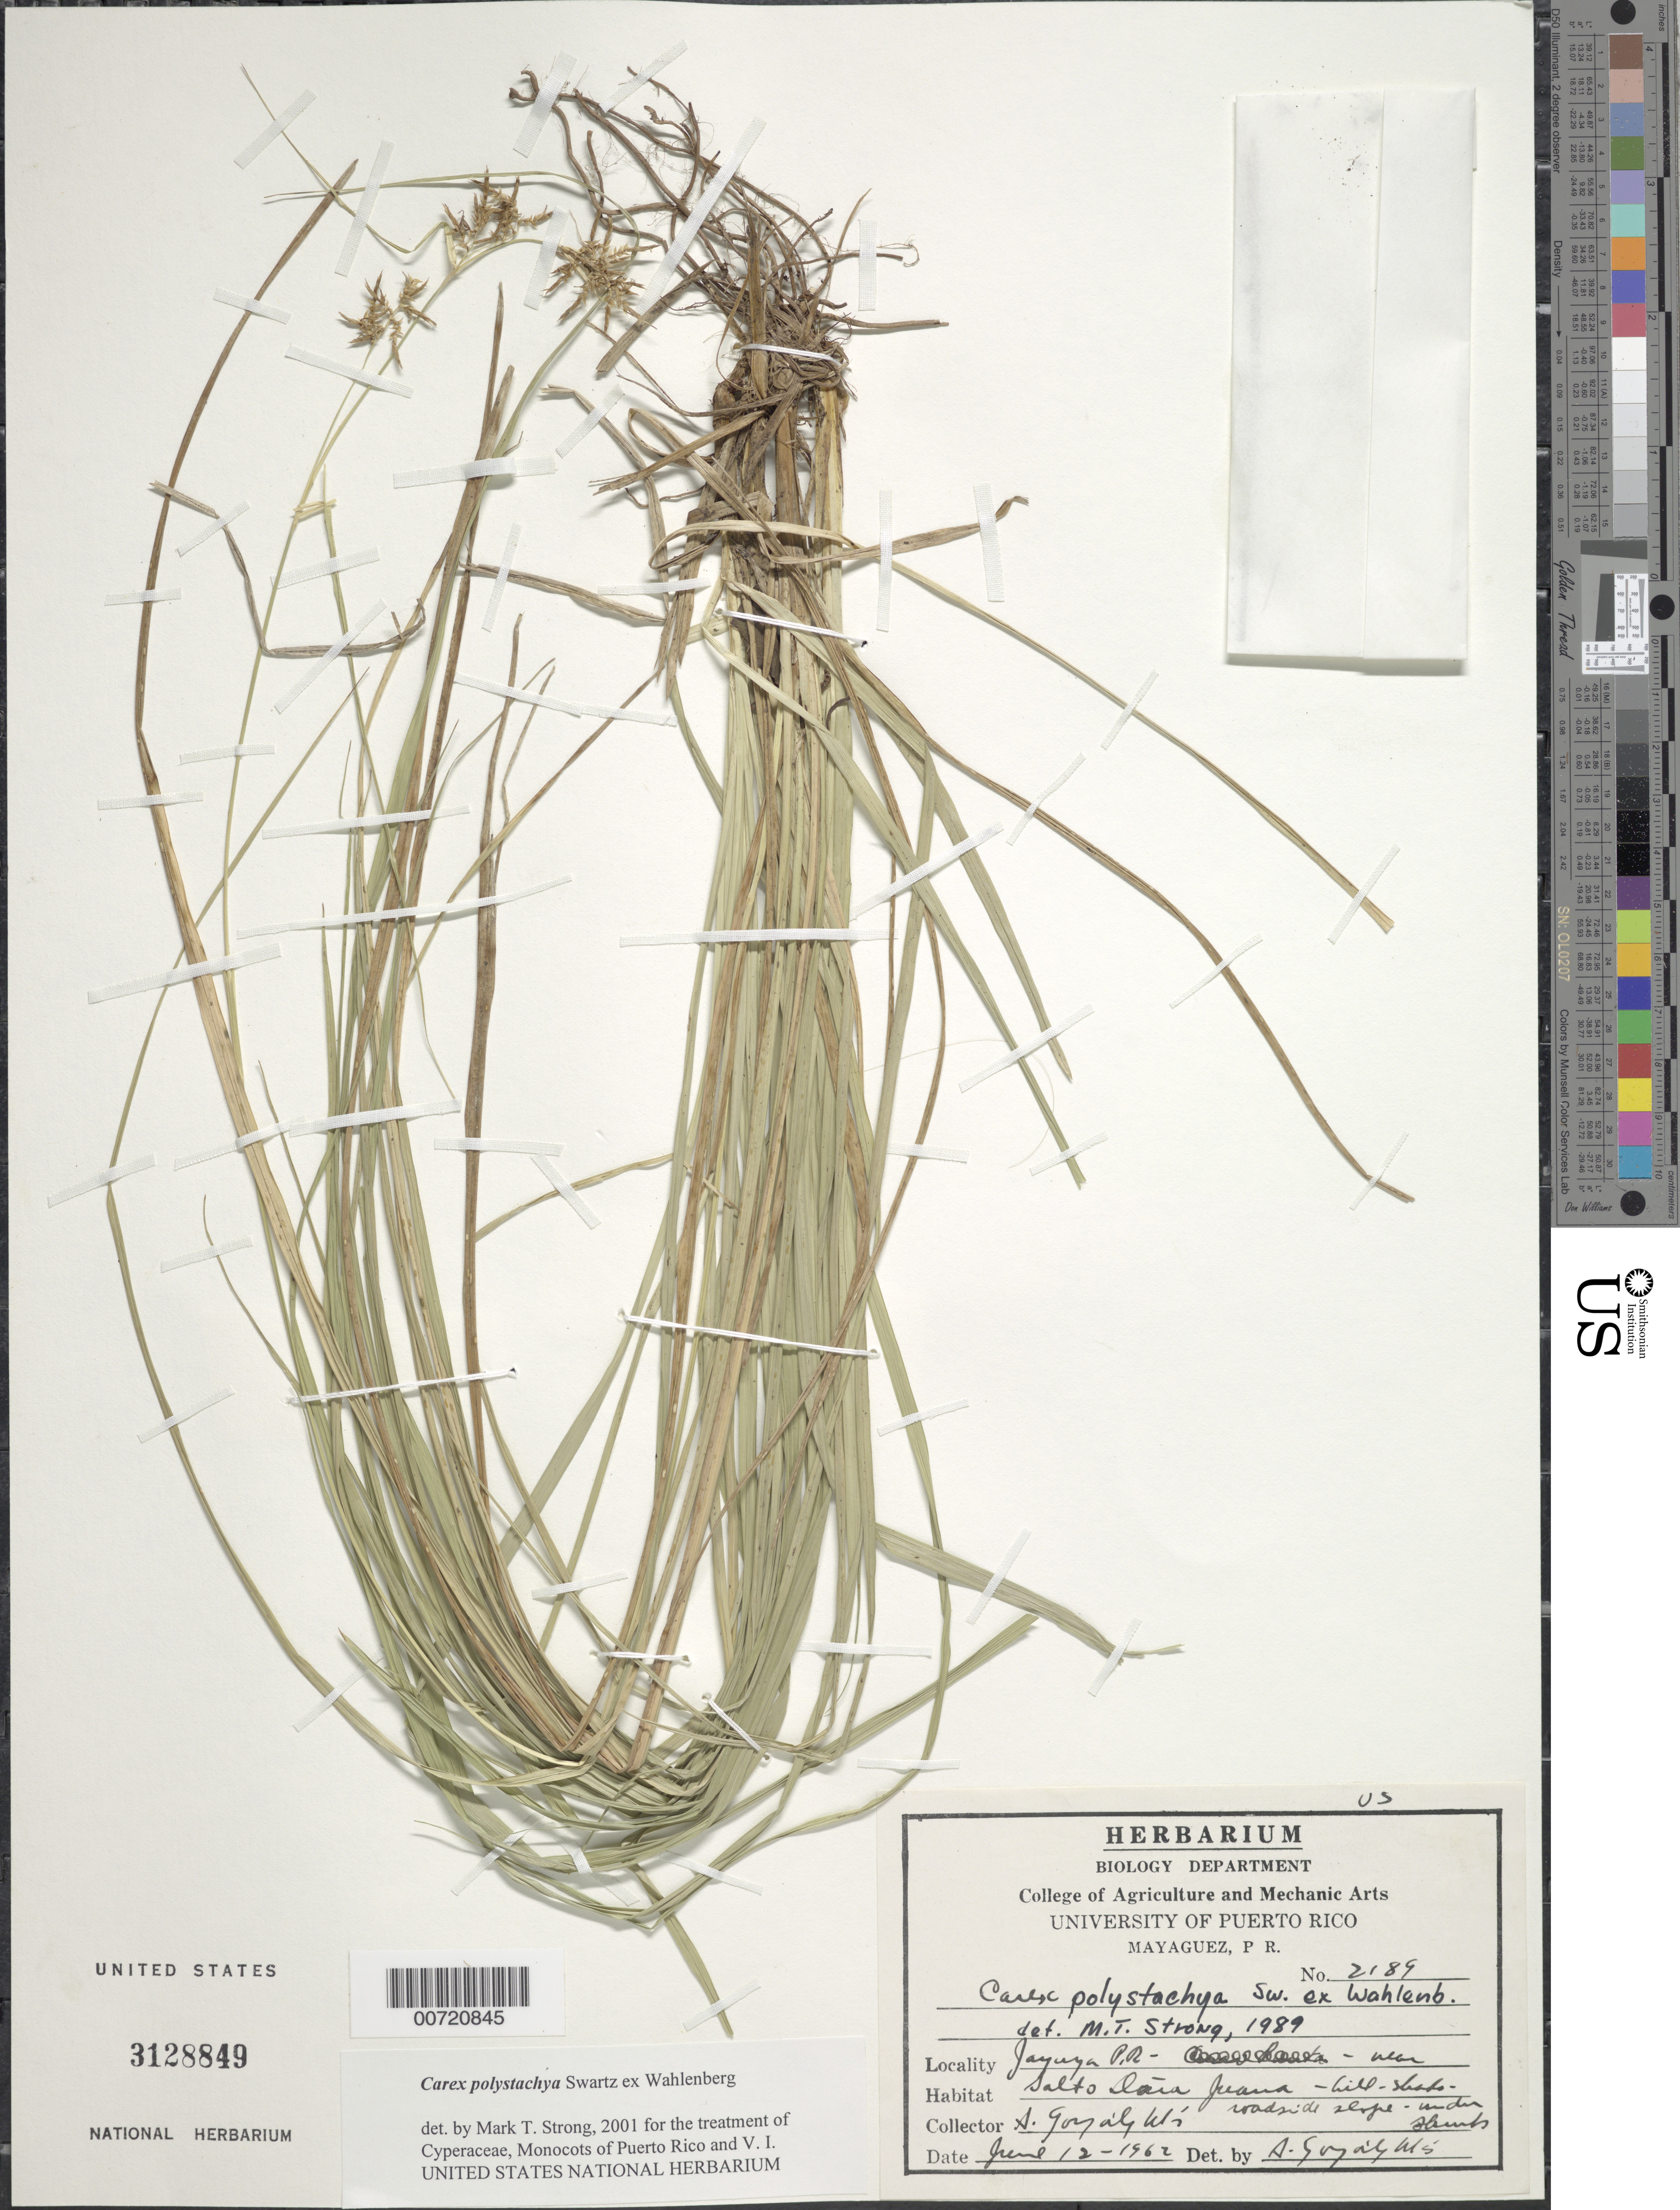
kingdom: Plantae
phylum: Tracheophyta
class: Liliopsida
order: Poales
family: Cyperaceae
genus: Carex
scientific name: Carex polystachya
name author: Sw. ex Wahlenb.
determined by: Strong, M. T., (US), Smithsonian Institution - National Museum of Natural History (UNITED STATES)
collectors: A. González Más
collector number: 2189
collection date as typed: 12 Jun 1962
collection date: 1962-06-12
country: Puerto Rico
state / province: Jayuya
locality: Jayuya: near Salto Don Juana.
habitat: Roadside slope under shrubs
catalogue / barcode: US 3128849